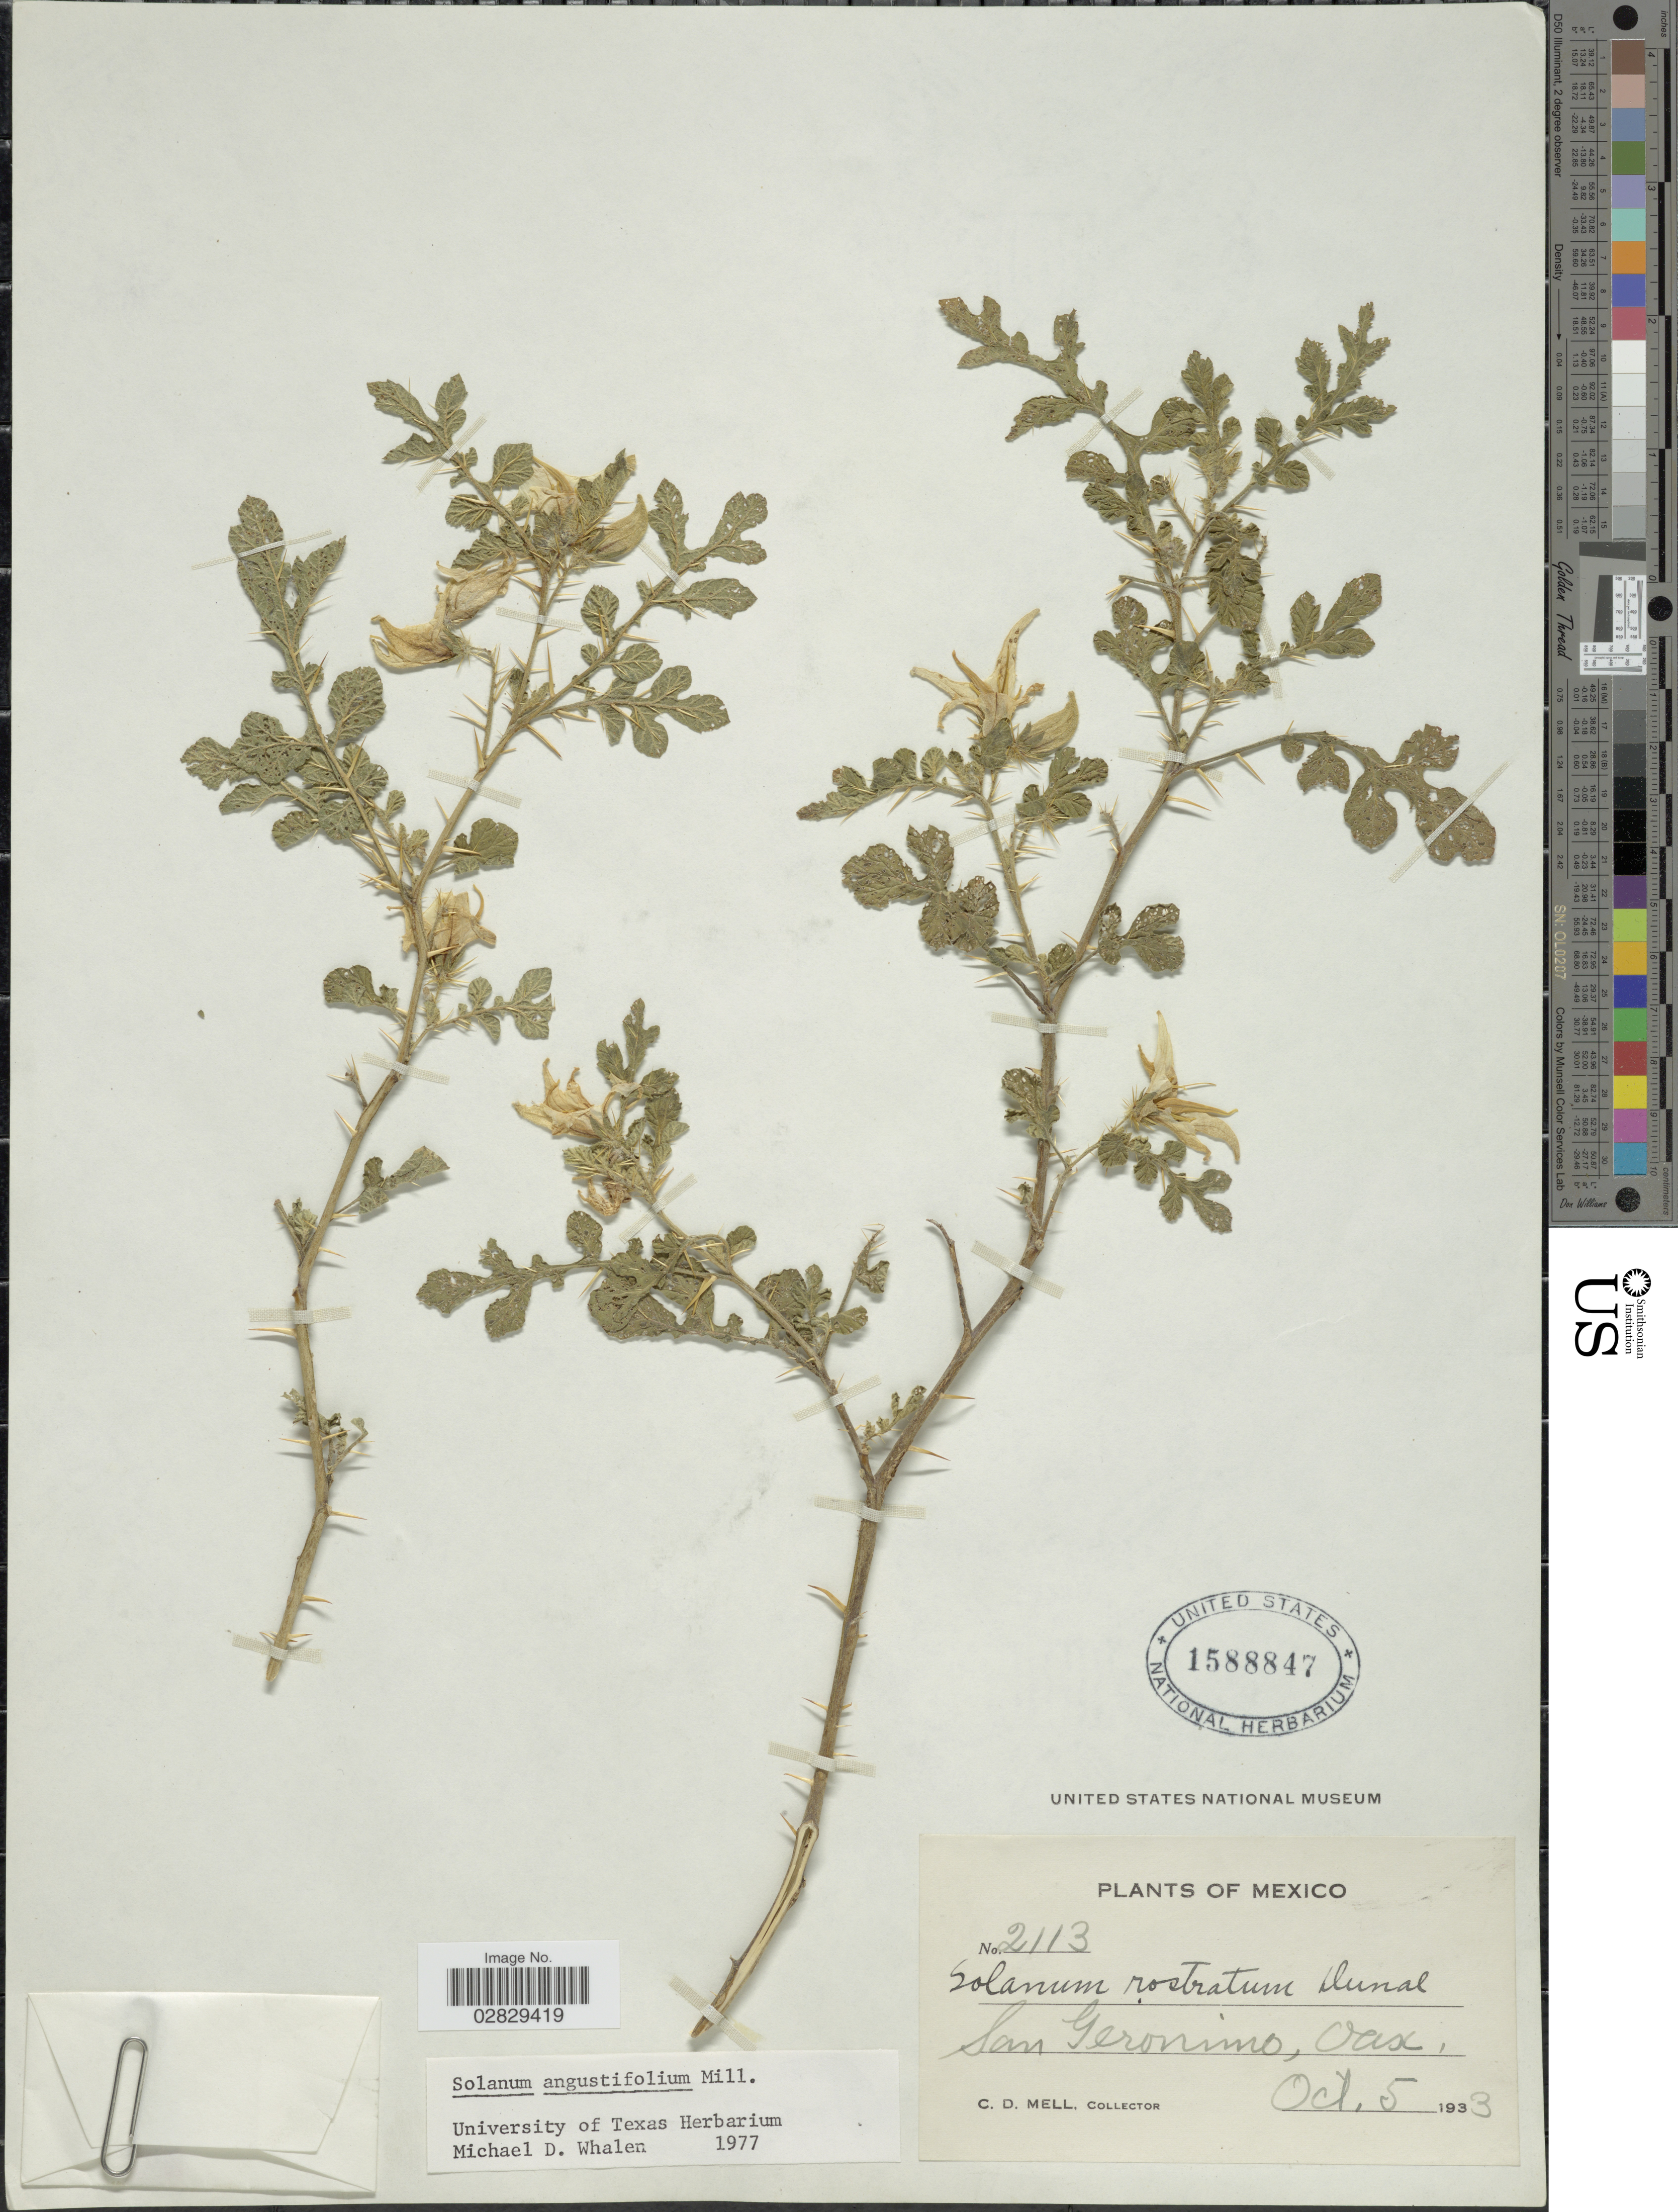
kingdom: Plantae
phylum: Tracheophyta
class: Magnoliopsida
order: Solanales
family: Solanaceae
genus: Solanum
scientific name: Solanum angustifolium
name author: Mill.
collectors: C. D. Mell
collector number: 2113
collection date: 1933-10-05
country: Mexico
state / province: Oaxaca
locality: San Geronimo.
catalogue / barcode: US 1588847